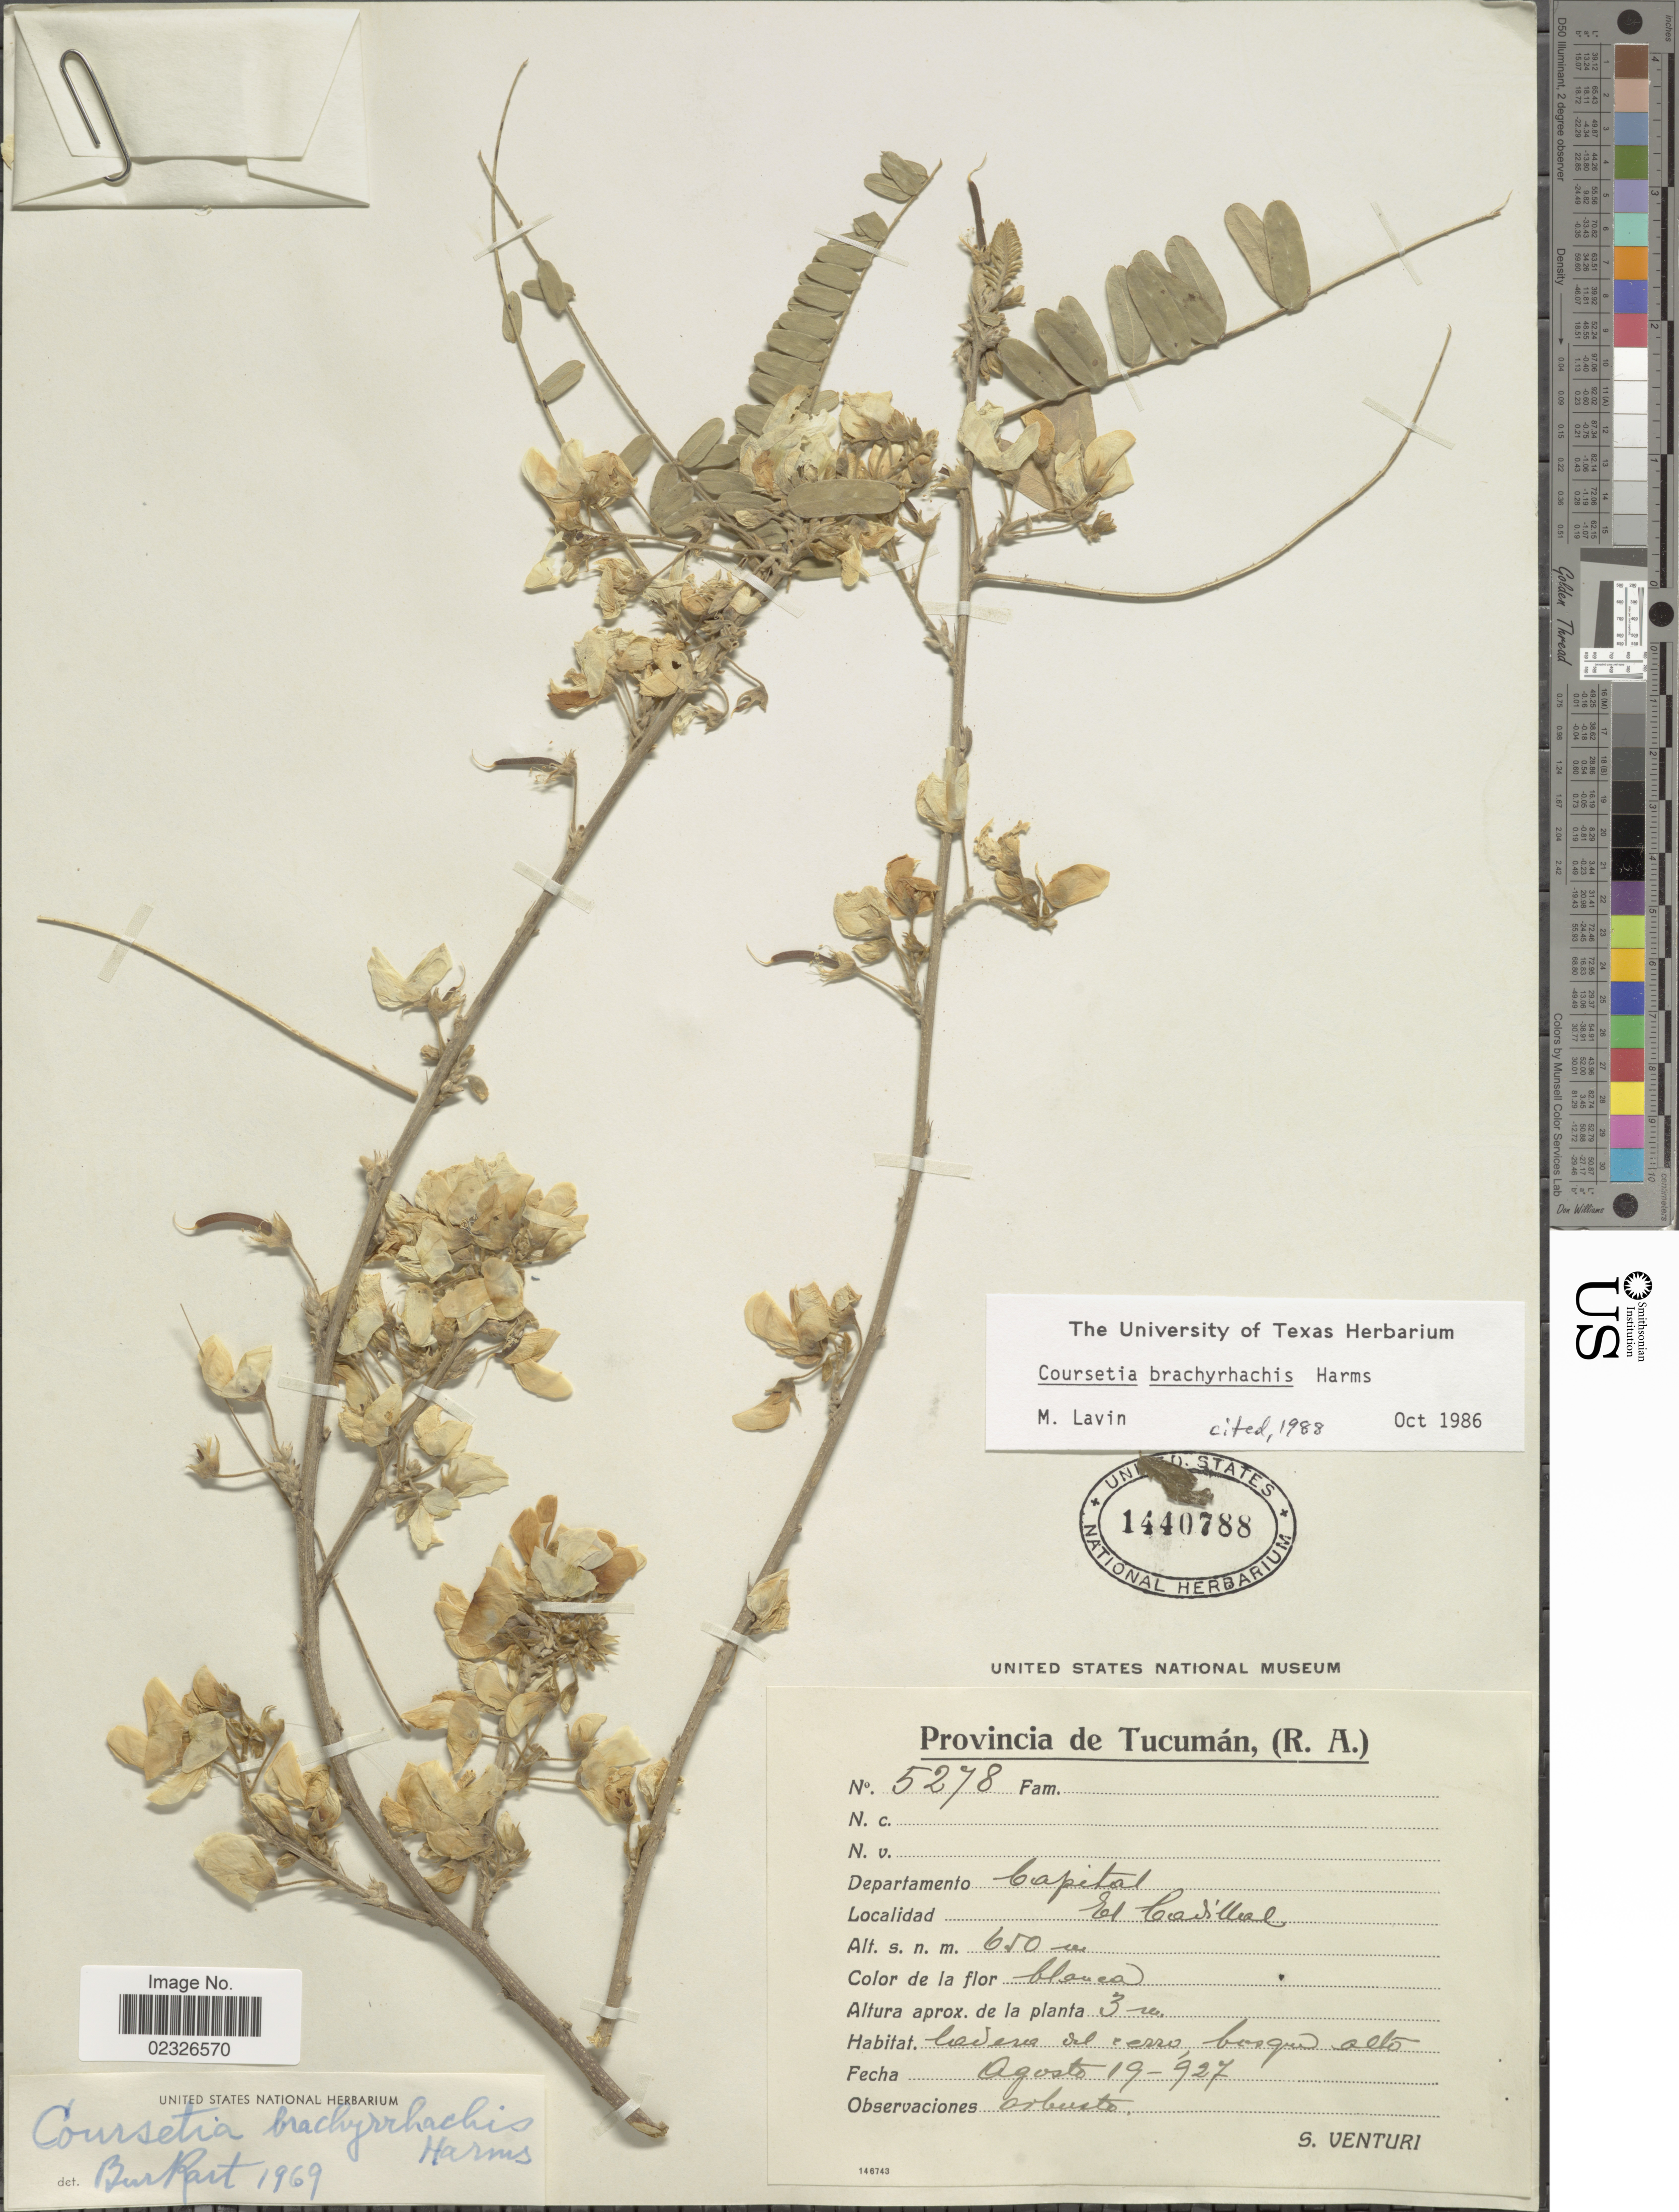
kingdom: Plantae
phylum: Tracheophyta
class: Magnoliopsida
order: Fabales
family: Fabaceae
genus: Coursetia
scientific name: Coursetia brachyrhachis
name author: Harms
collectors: S. Venturi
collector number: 5278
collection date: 1927-08-19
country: Argentina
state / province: Tucuman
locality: Provincia de Tucuman, (R. A.) Departamento Capital, El Cadillal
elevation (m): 650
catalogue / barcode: US 1440788